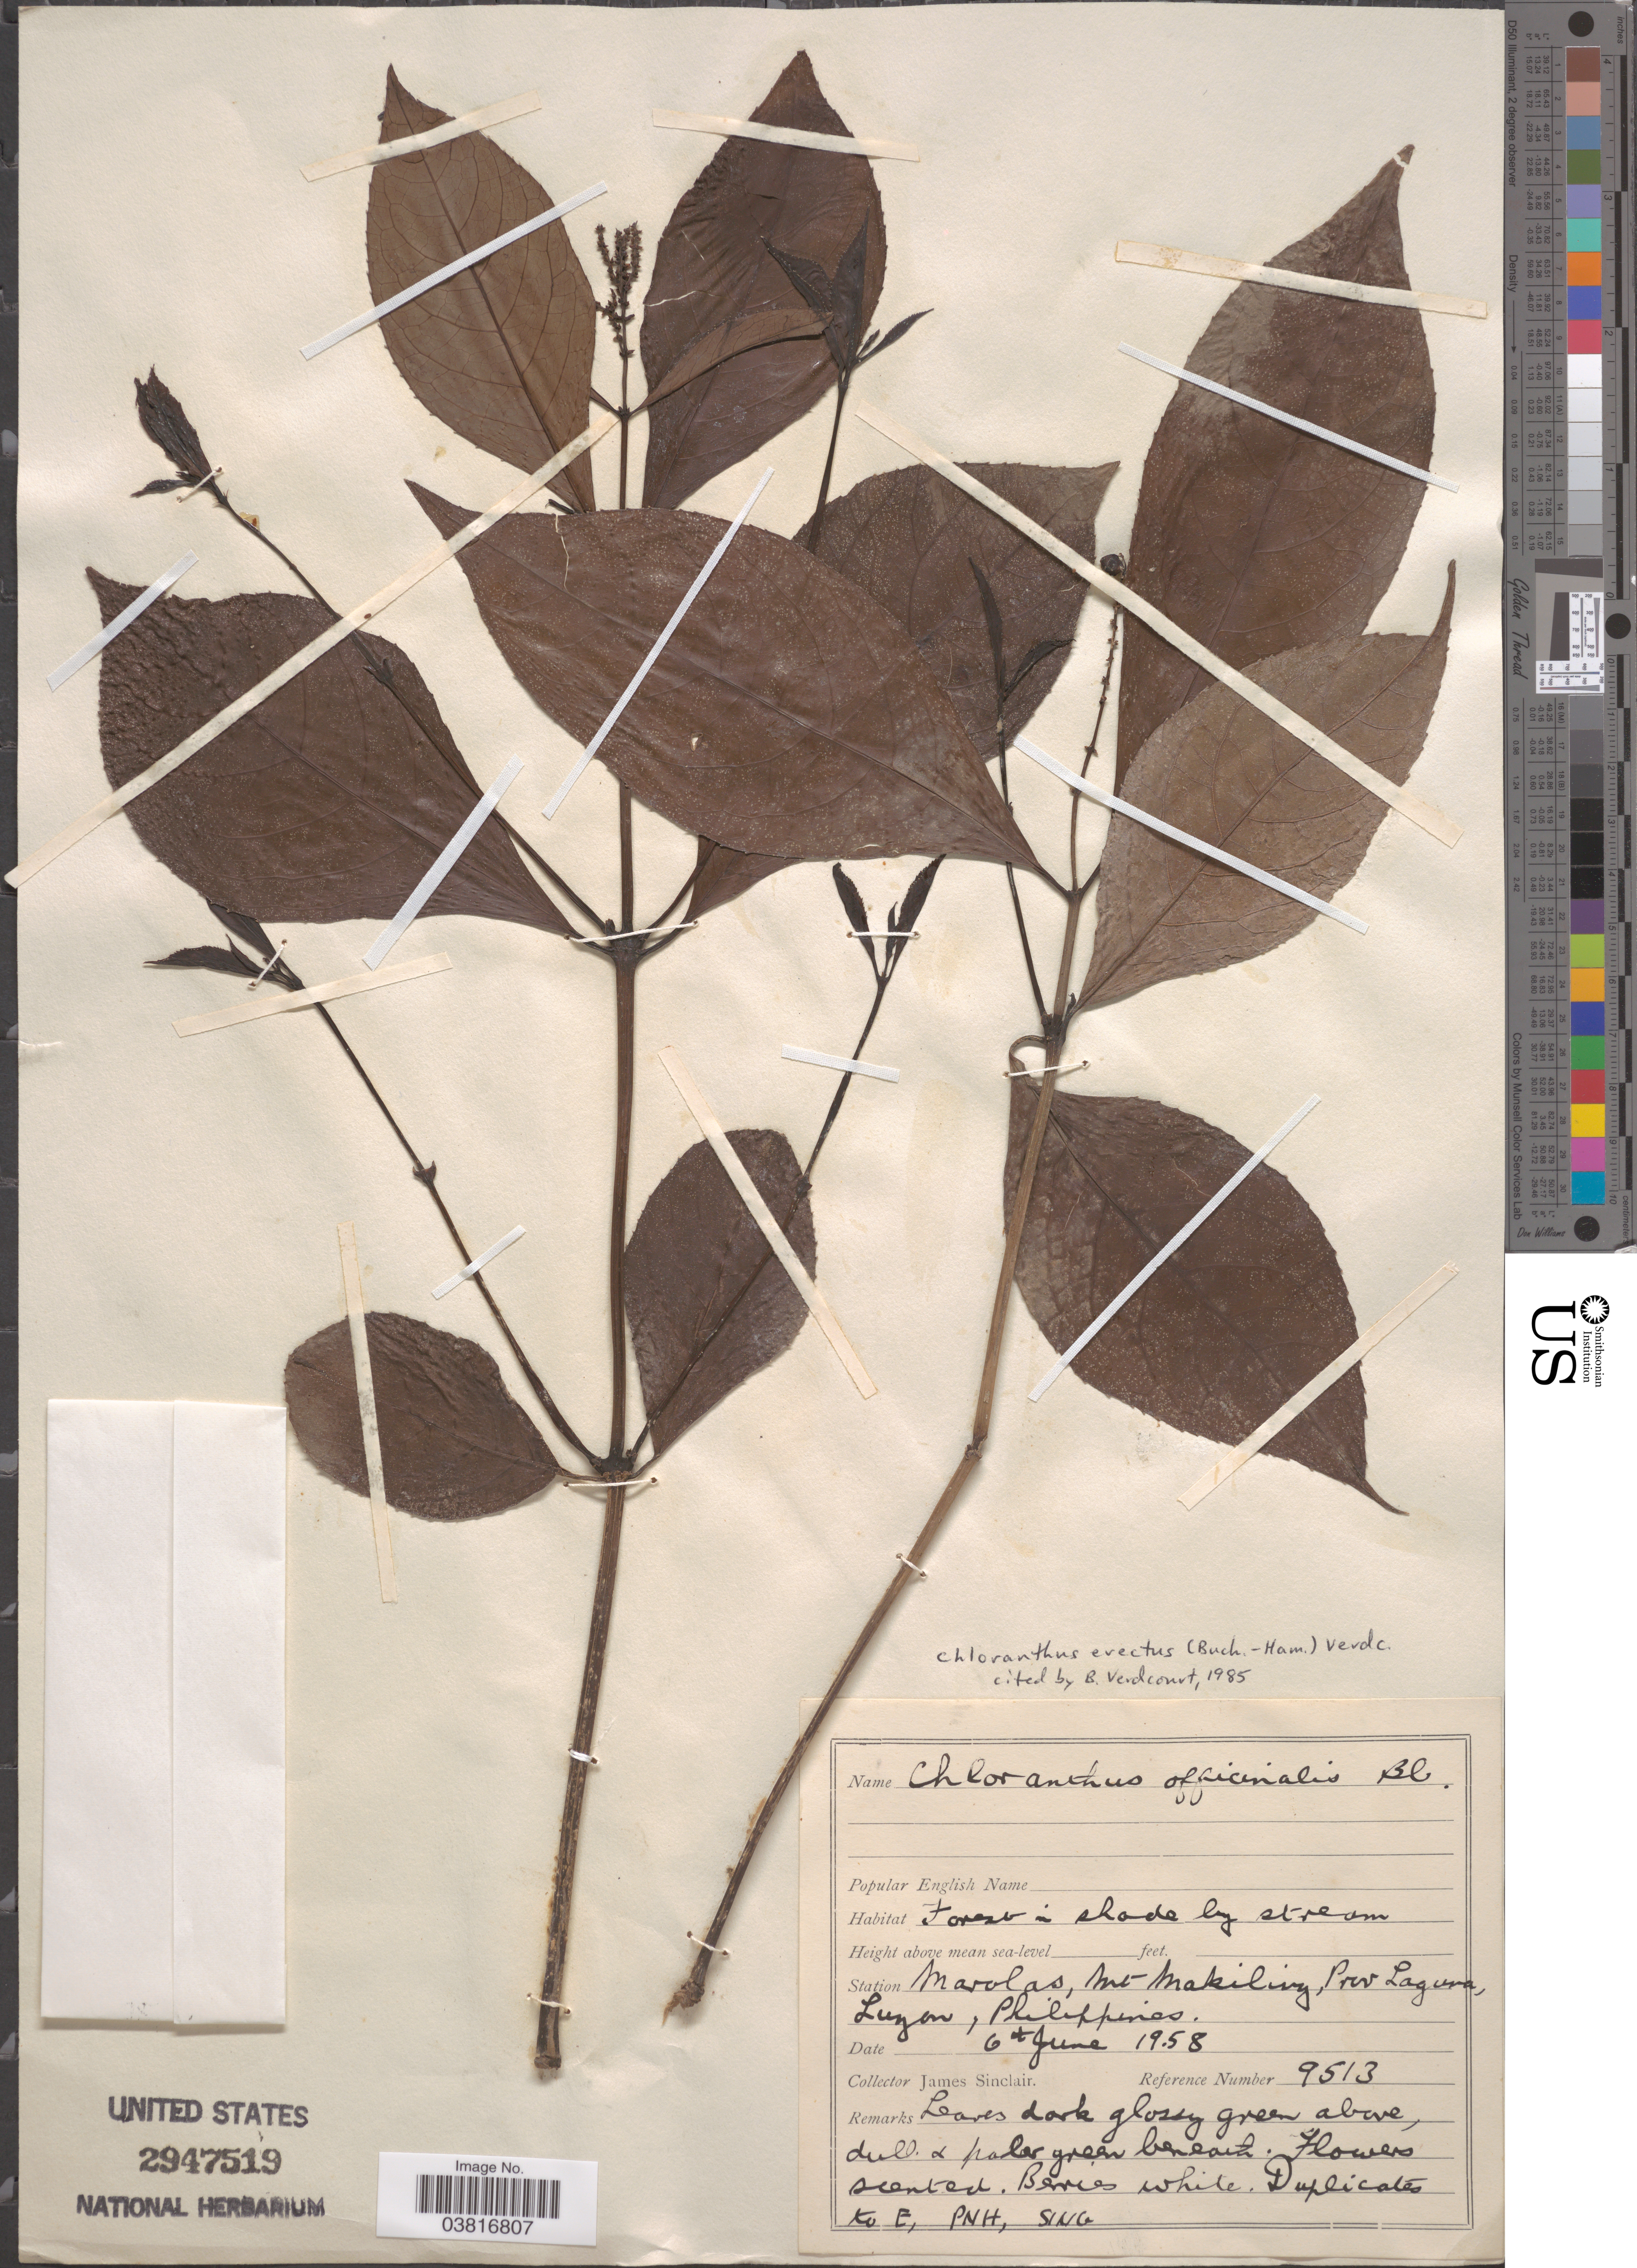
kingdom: Plantae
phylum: Tracheophyta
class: Magnoliopsida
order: Chloranthales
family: Chloranthaceae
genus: Chloranthus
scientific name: Chloranthus erectus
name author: (Buch.-Ham.) Verdc.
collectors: J. Sinclair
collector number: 9513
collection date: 1958-06-06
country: Philippines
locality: Station Marolas, Mt. Makiling, Prov. Laguna, Luzon.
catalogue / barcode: US 2947519